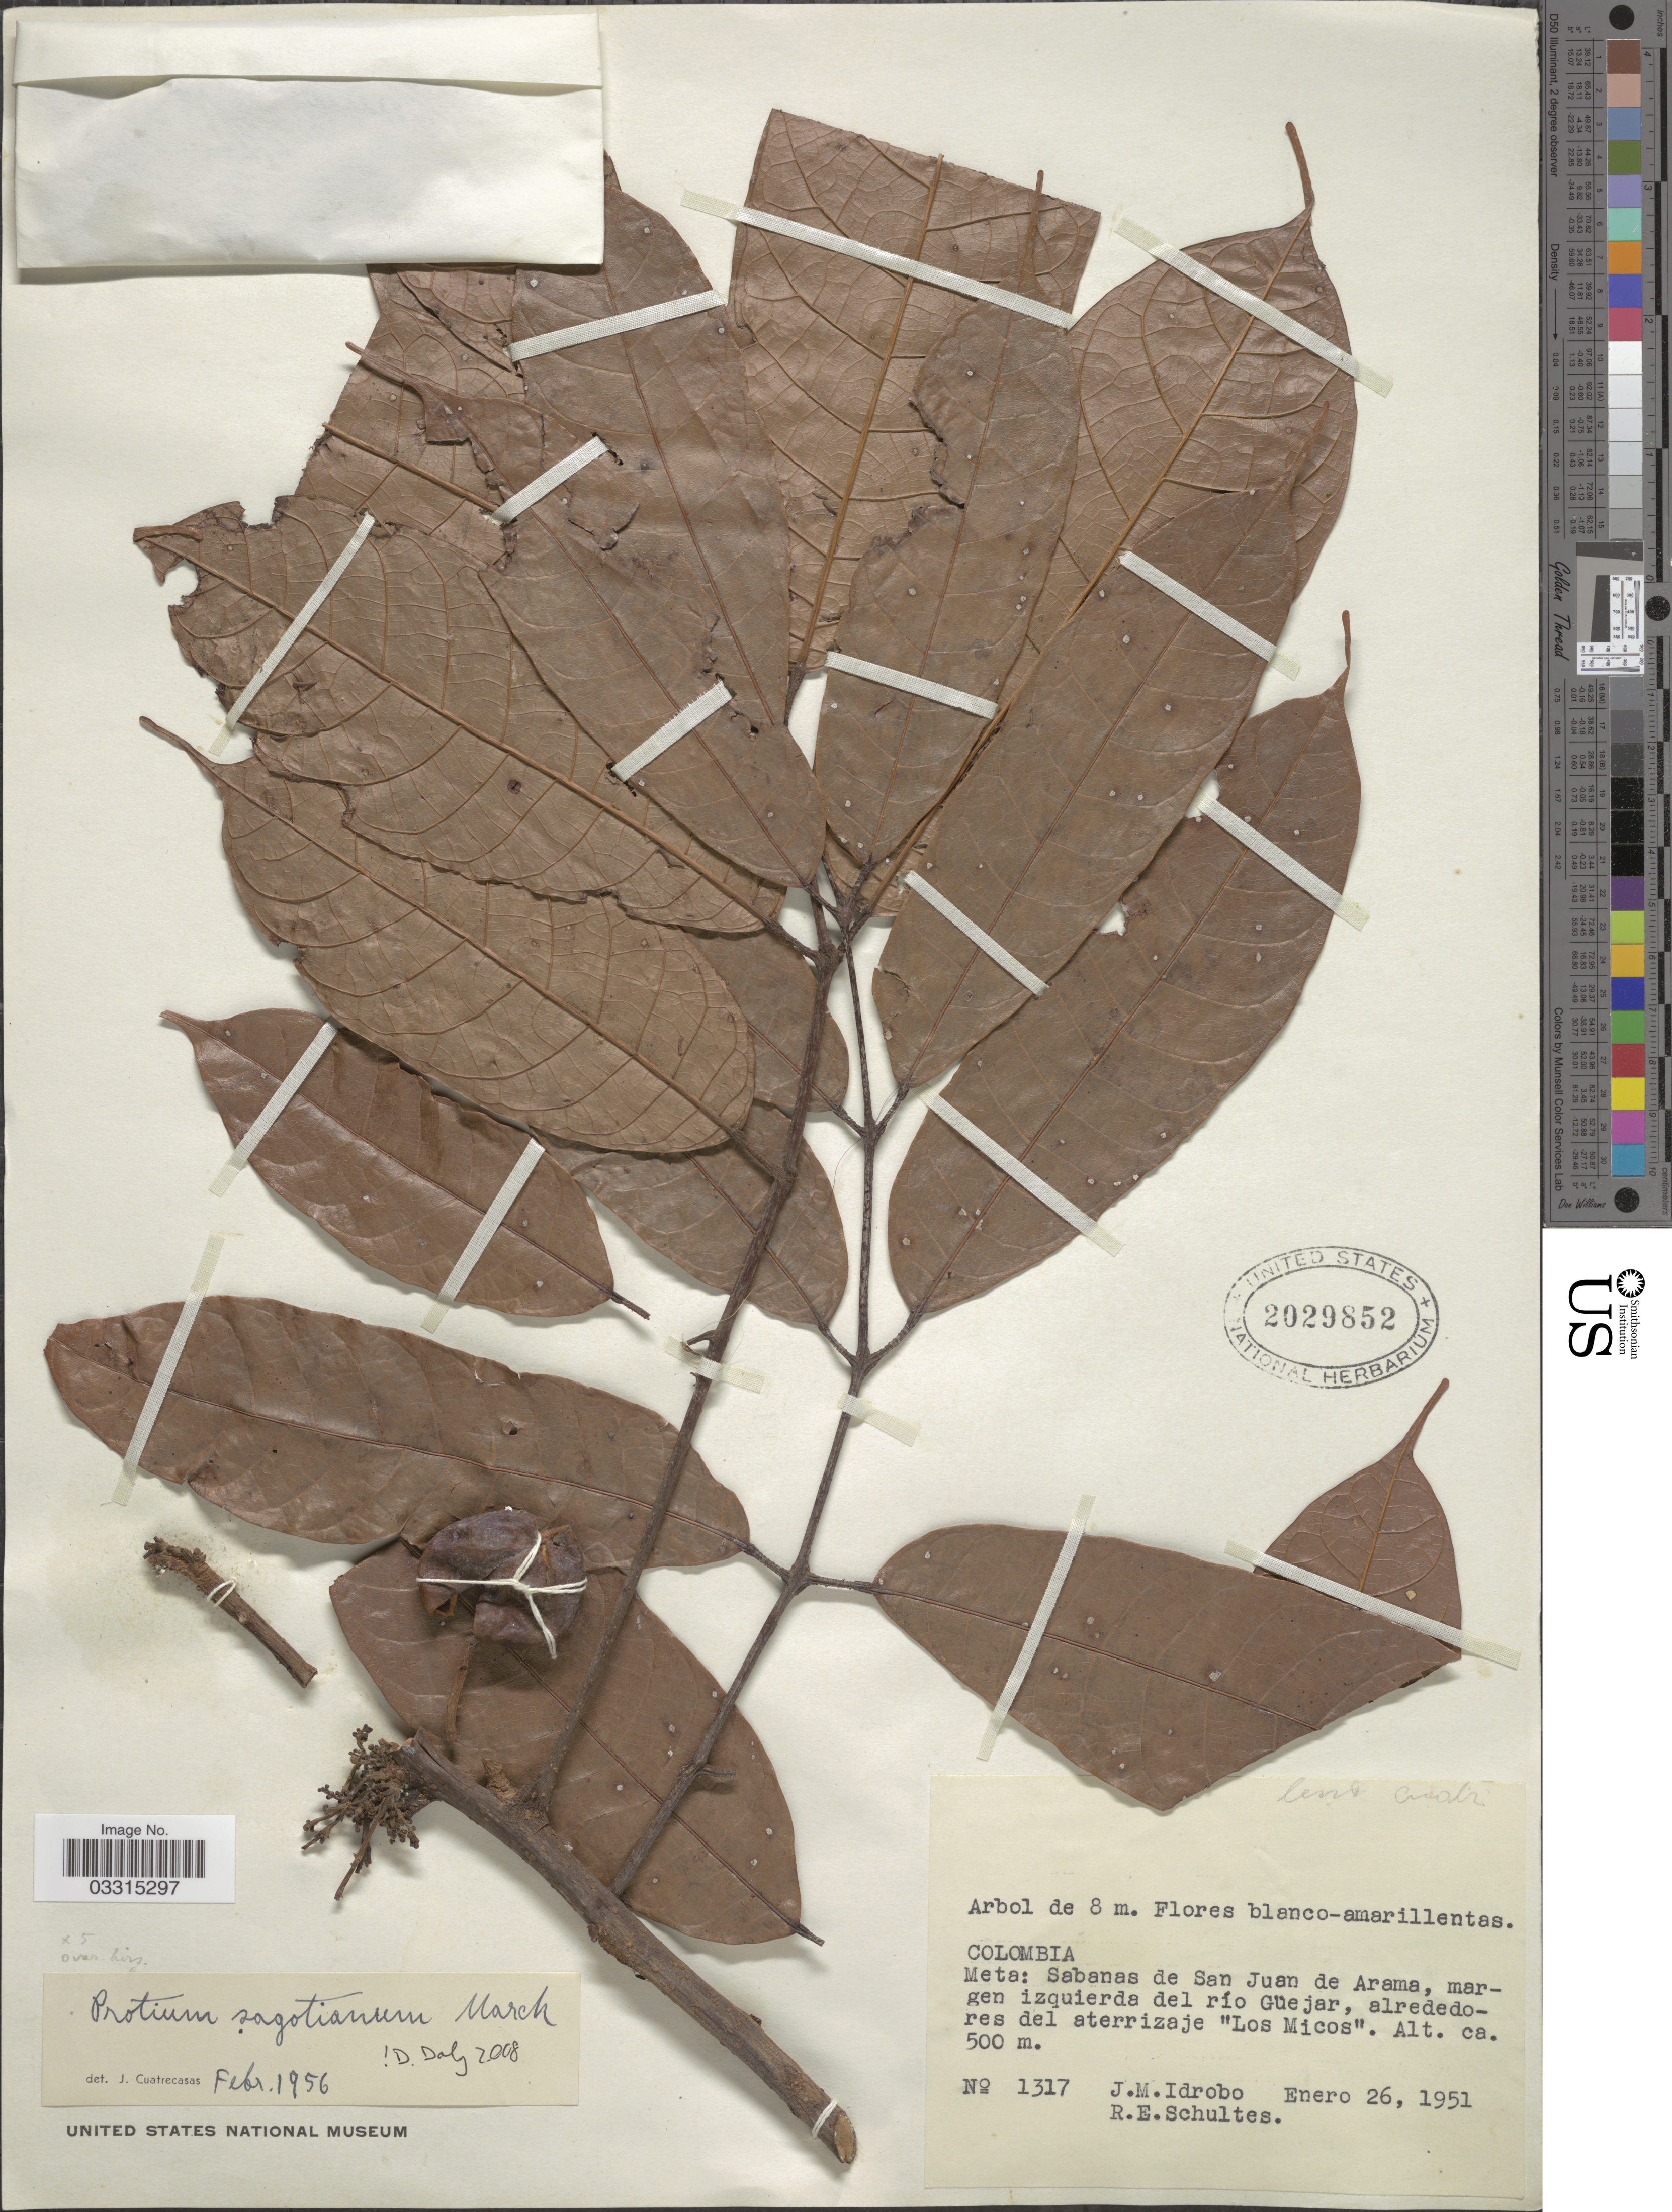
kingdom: Plantae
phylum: Tracheophyta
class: Magnoliopsida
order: Sapindales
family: Burseraceae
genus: Protium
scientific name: Protium sagotianum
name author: Marchand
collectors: J. M. Idrobo & R. E. Schultes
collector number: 1317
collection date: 1951-01-26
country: Colombia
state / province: Meta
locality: Sabanas de San Juan de Arama, margen izquierda del río Güejar, alrededores del aterrizaje "Los Micos".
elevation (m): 500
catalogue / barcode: US 2029852